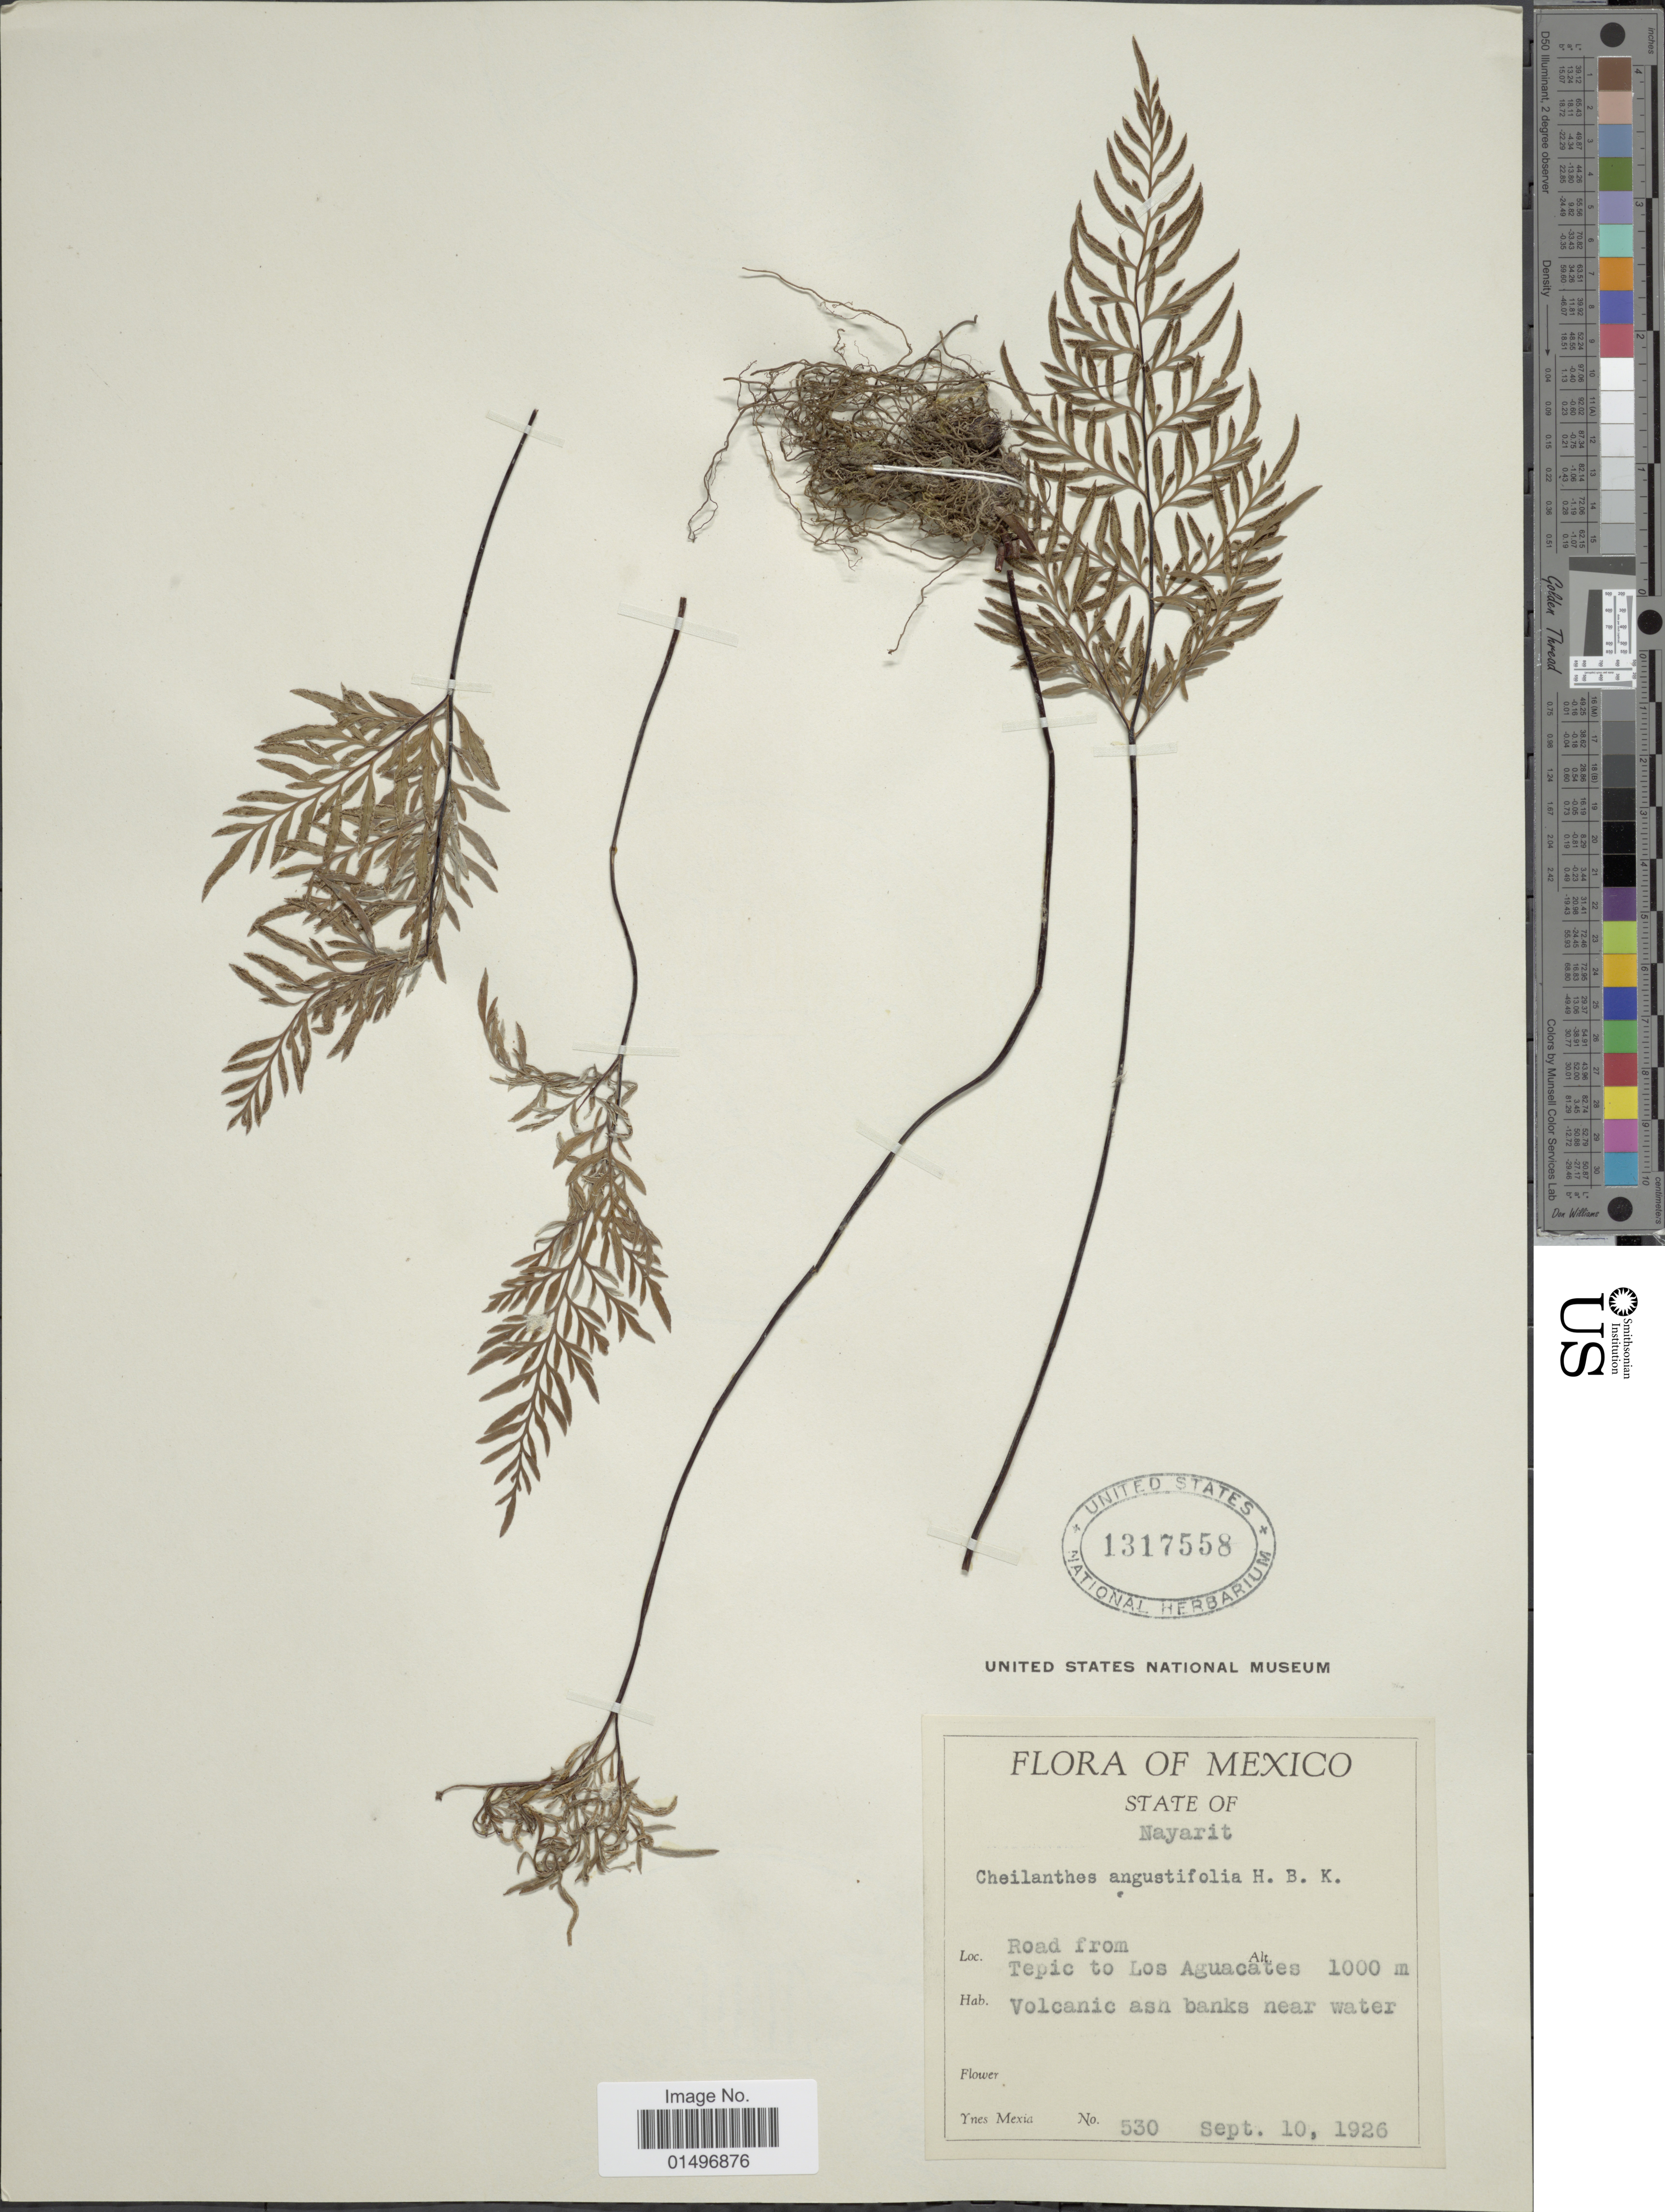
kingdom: Plantae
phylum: Tracheophyta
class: Polypodiopsida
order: Polypodiales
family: Pteridaceae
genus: Gaga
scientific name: Gaga angustifolia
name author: (Kunth) Fay W. Li & Windham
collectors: Y. Mexia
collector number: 530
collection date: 1926-09-10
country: Mexico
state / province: Nayarit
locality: Mexico, road from Tepic to Los Aguacates.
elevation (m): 1000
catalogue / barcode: US 1317558